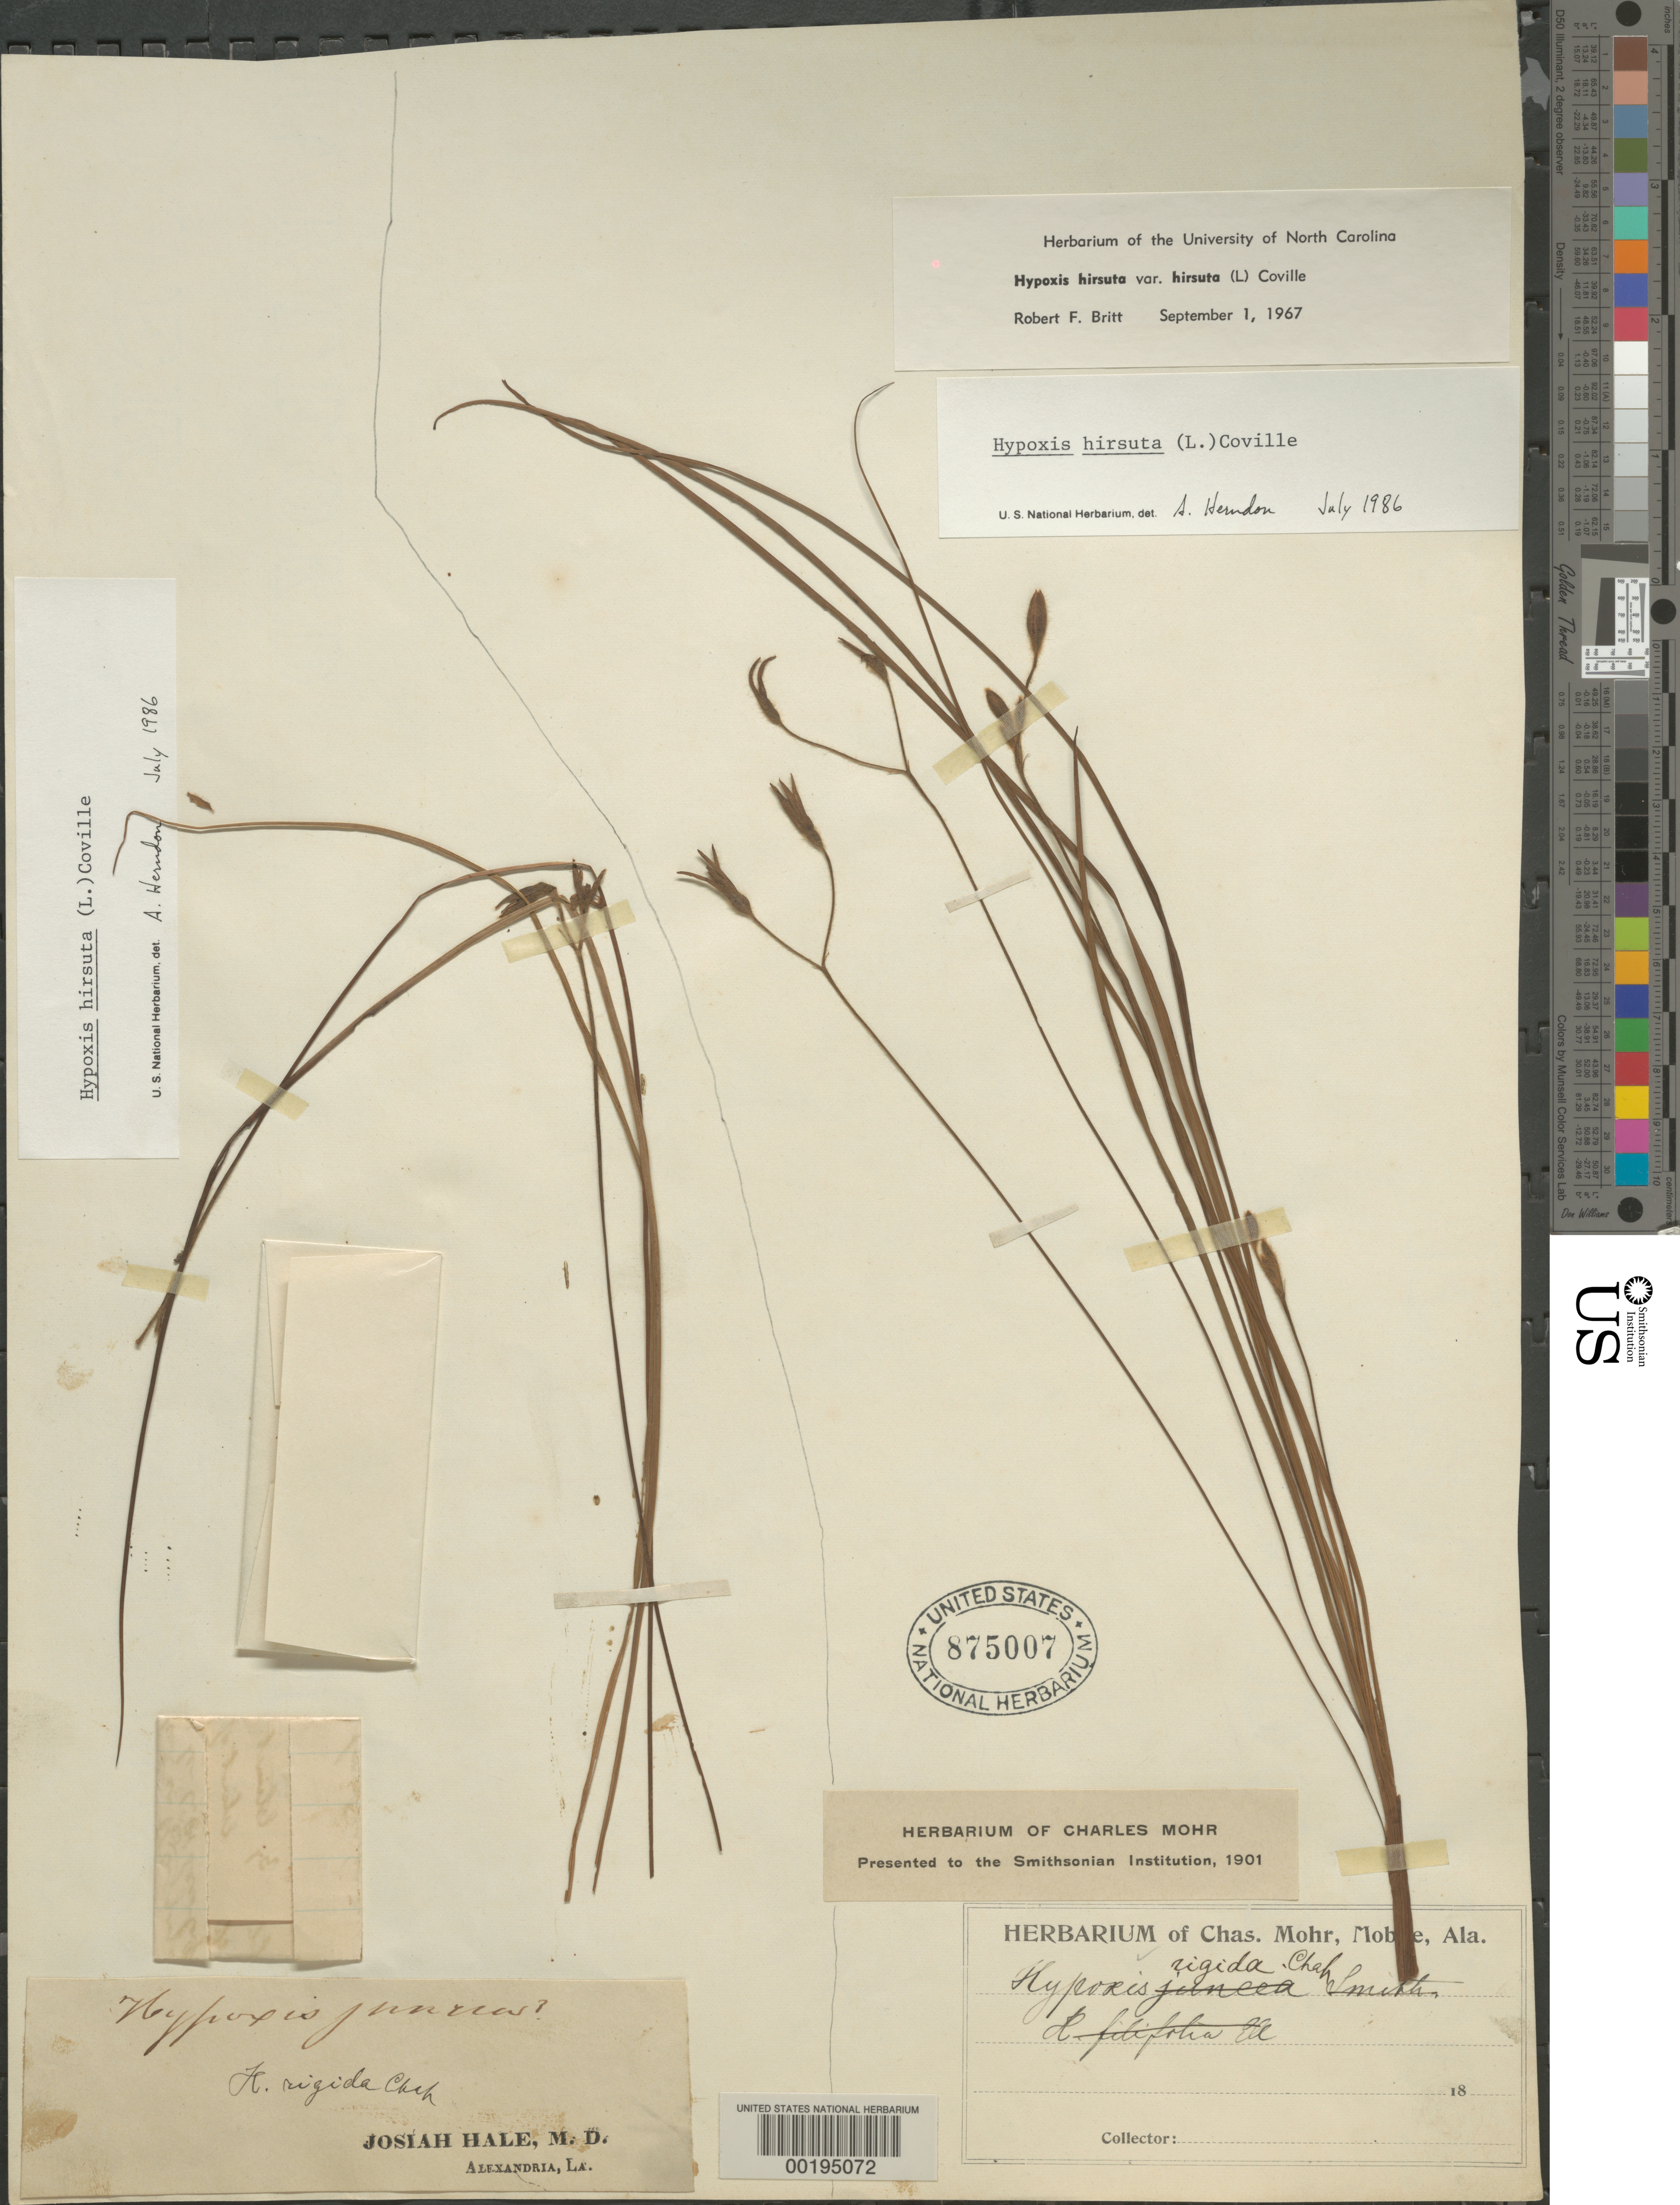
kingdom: Plantae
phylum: Tracheophyta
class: Liliopsida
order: Asparagales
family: Hypoxidaceae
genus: Hypoxis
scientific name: Hypoxis hirsuta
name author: (L.) Coville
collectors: J. Hale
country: United States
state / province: Alabama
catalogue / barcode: US 875007